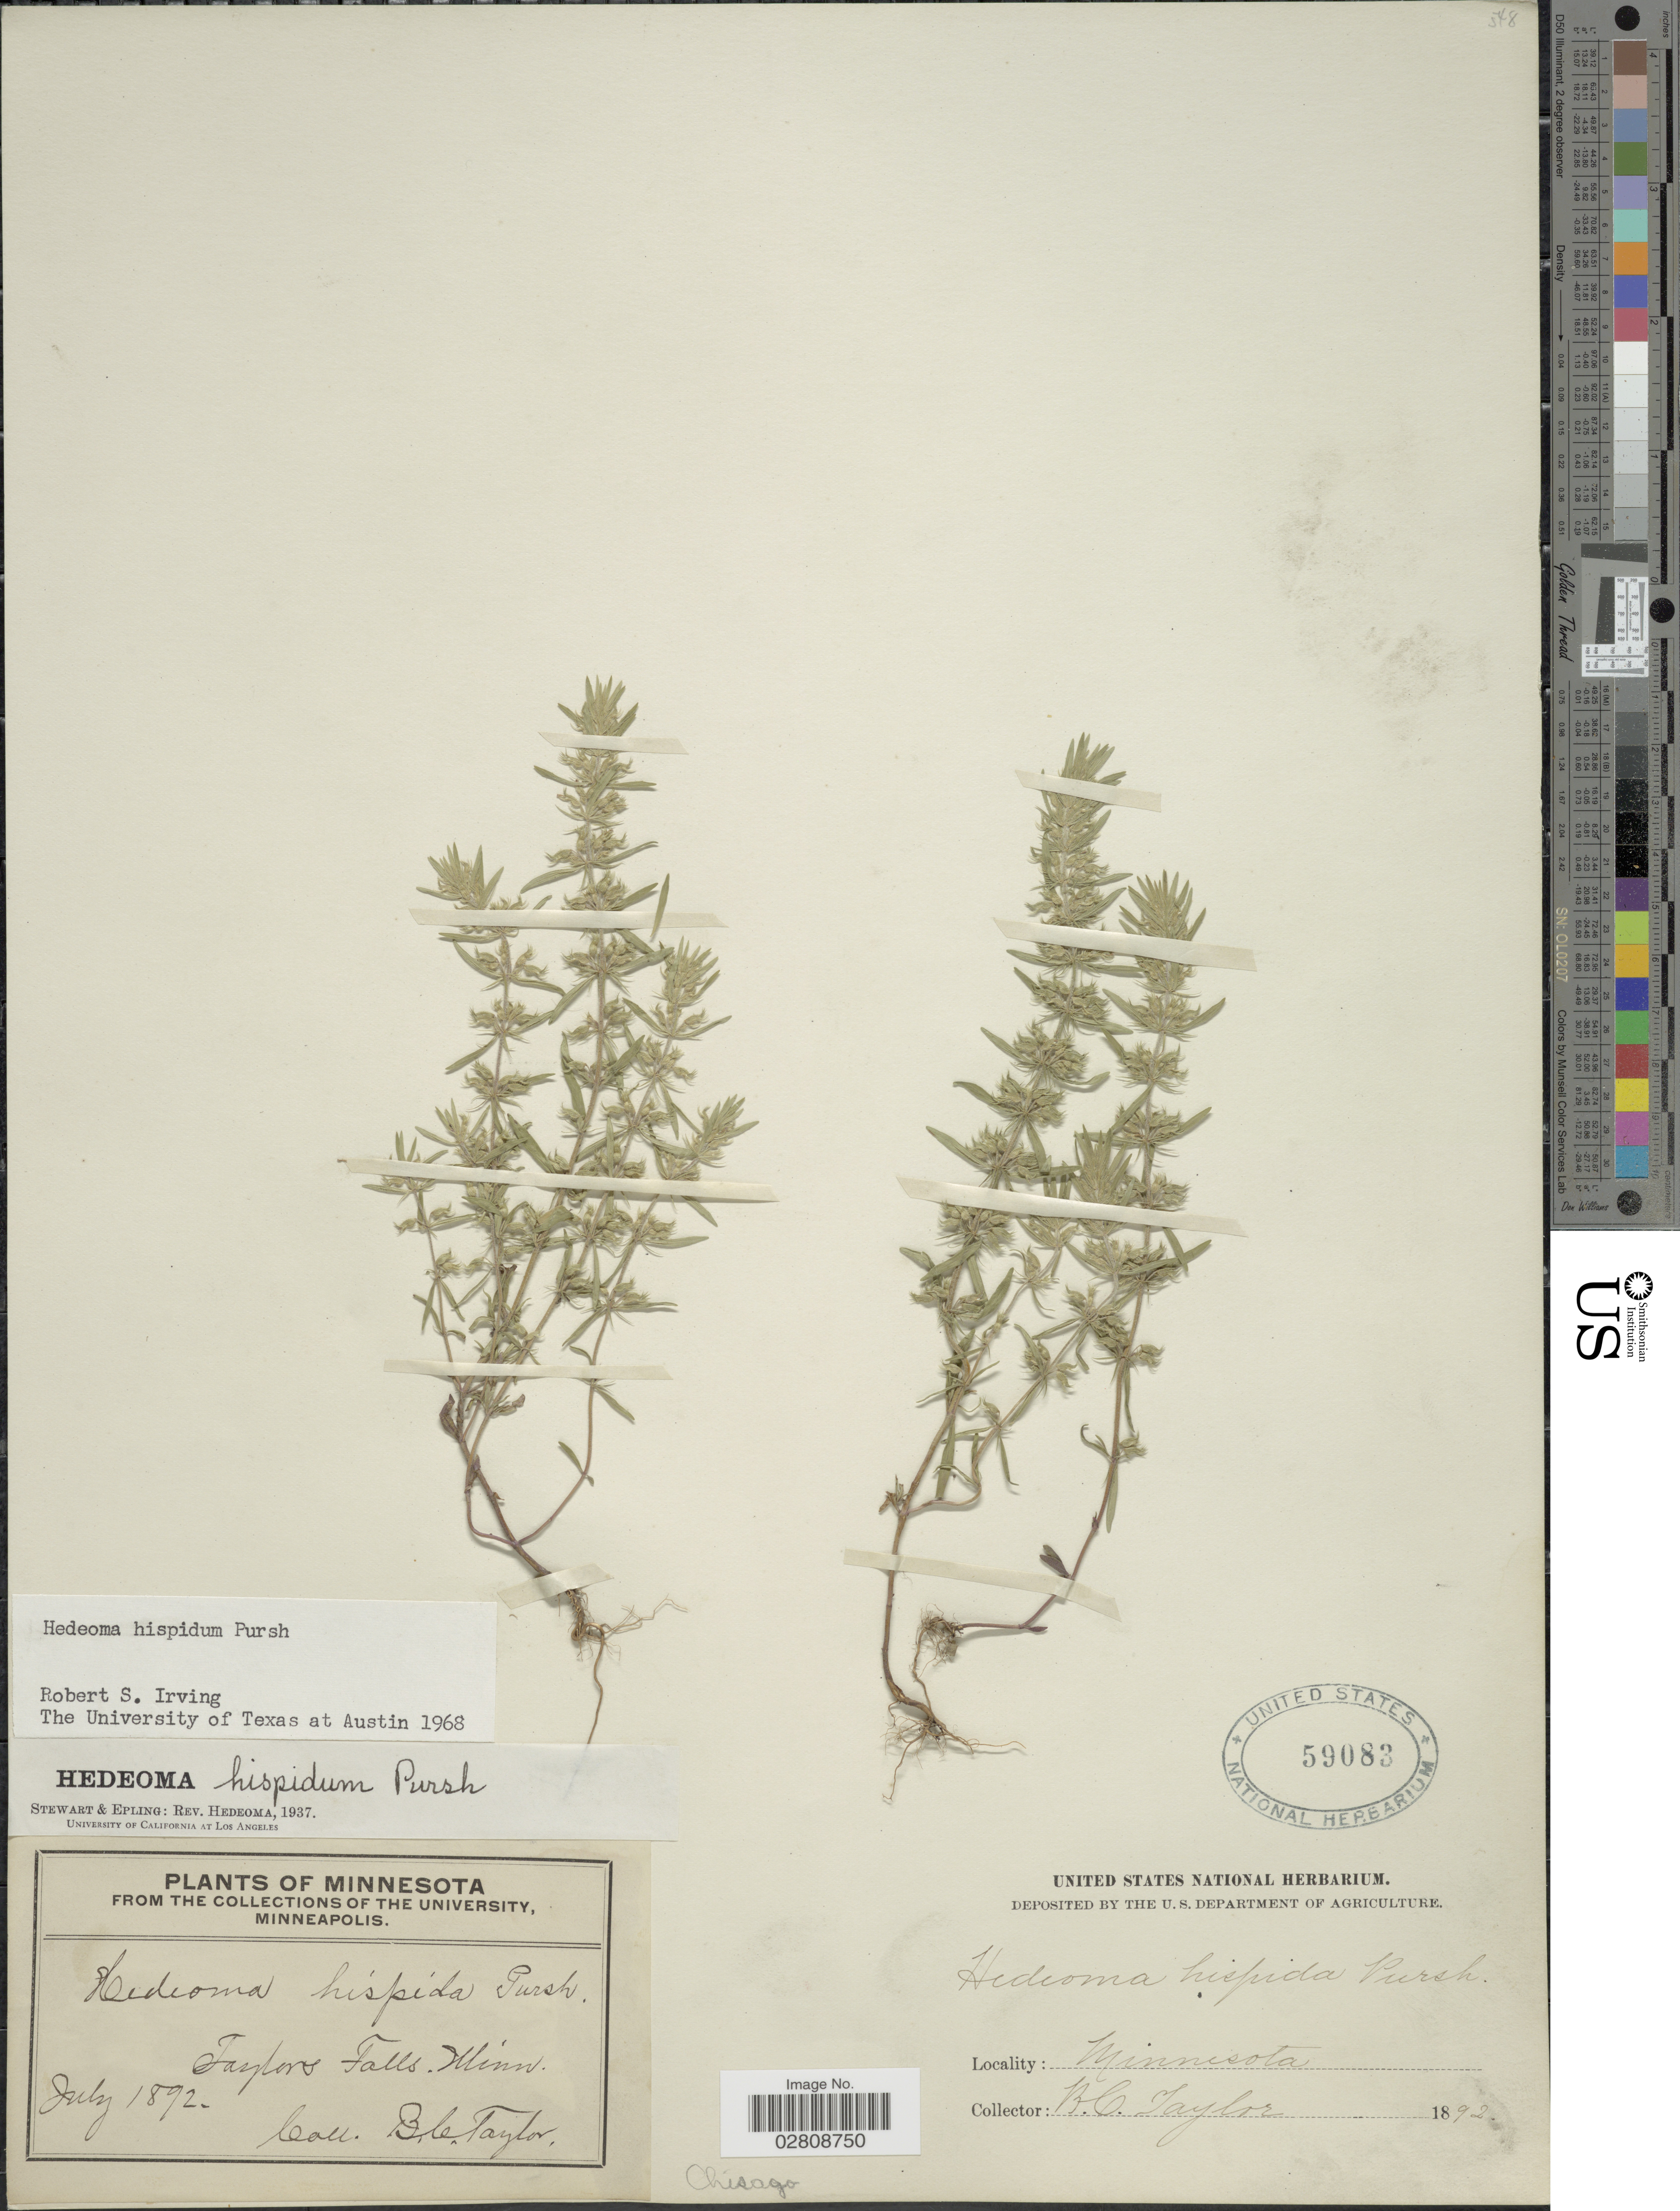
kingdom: Plantae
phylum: Tracheophyta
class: Magnoliopsida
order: Lamiales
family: Lamiaceae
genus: Hedeoma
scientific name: Hedeoma hispida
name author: Pursh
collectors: B. C. Taylor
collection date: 1892-07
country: United States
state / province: Minnesota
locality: Taylors Falls, Chisago.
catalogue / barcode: US 59083